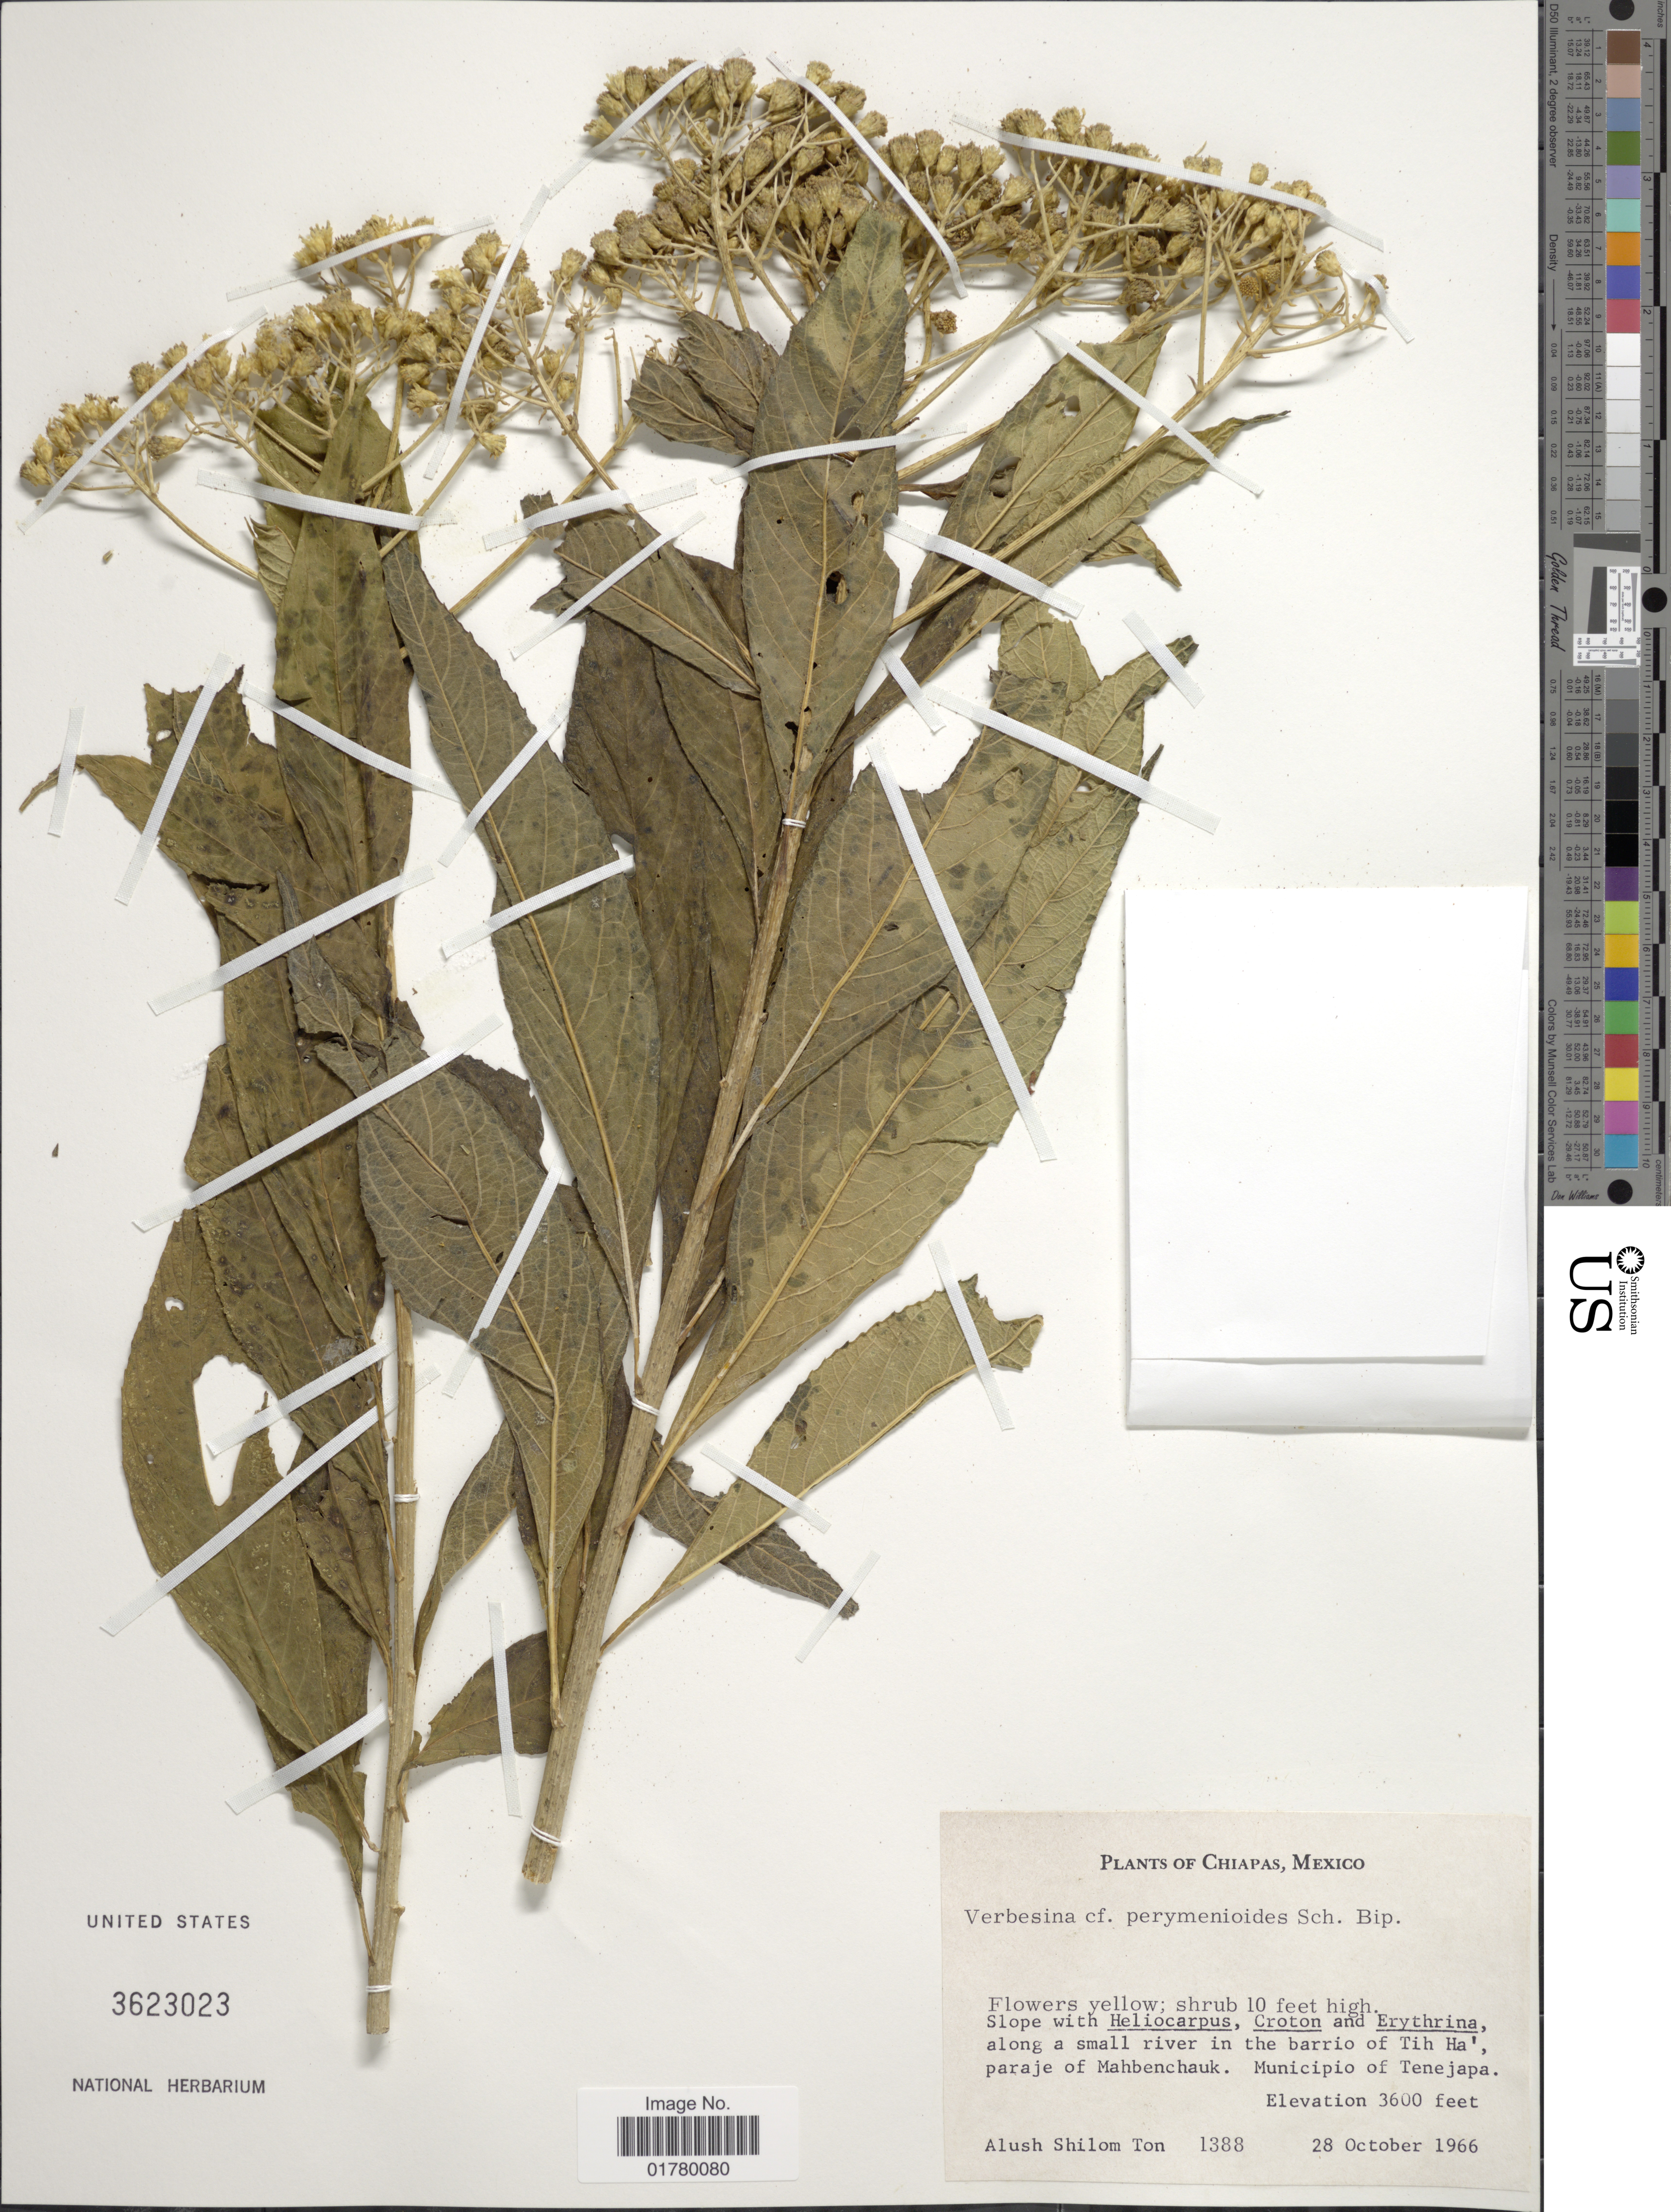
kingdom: Plantae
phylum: Tracheophyta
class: Magnoliopsida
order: Asterales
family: Asteraceae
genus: Verbesina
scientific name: Verbesina perymenioides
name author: Sch. Bip. ex Klatt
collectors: A. S. Ton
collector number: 1388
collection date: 1966-10-28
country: Mexico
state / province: Chiapas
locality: Along a small river in the barrio of Tih Ha', paraje of Mahbenchauk, Municipio of Tenejapa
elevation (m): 1097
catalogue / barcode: US 3623023